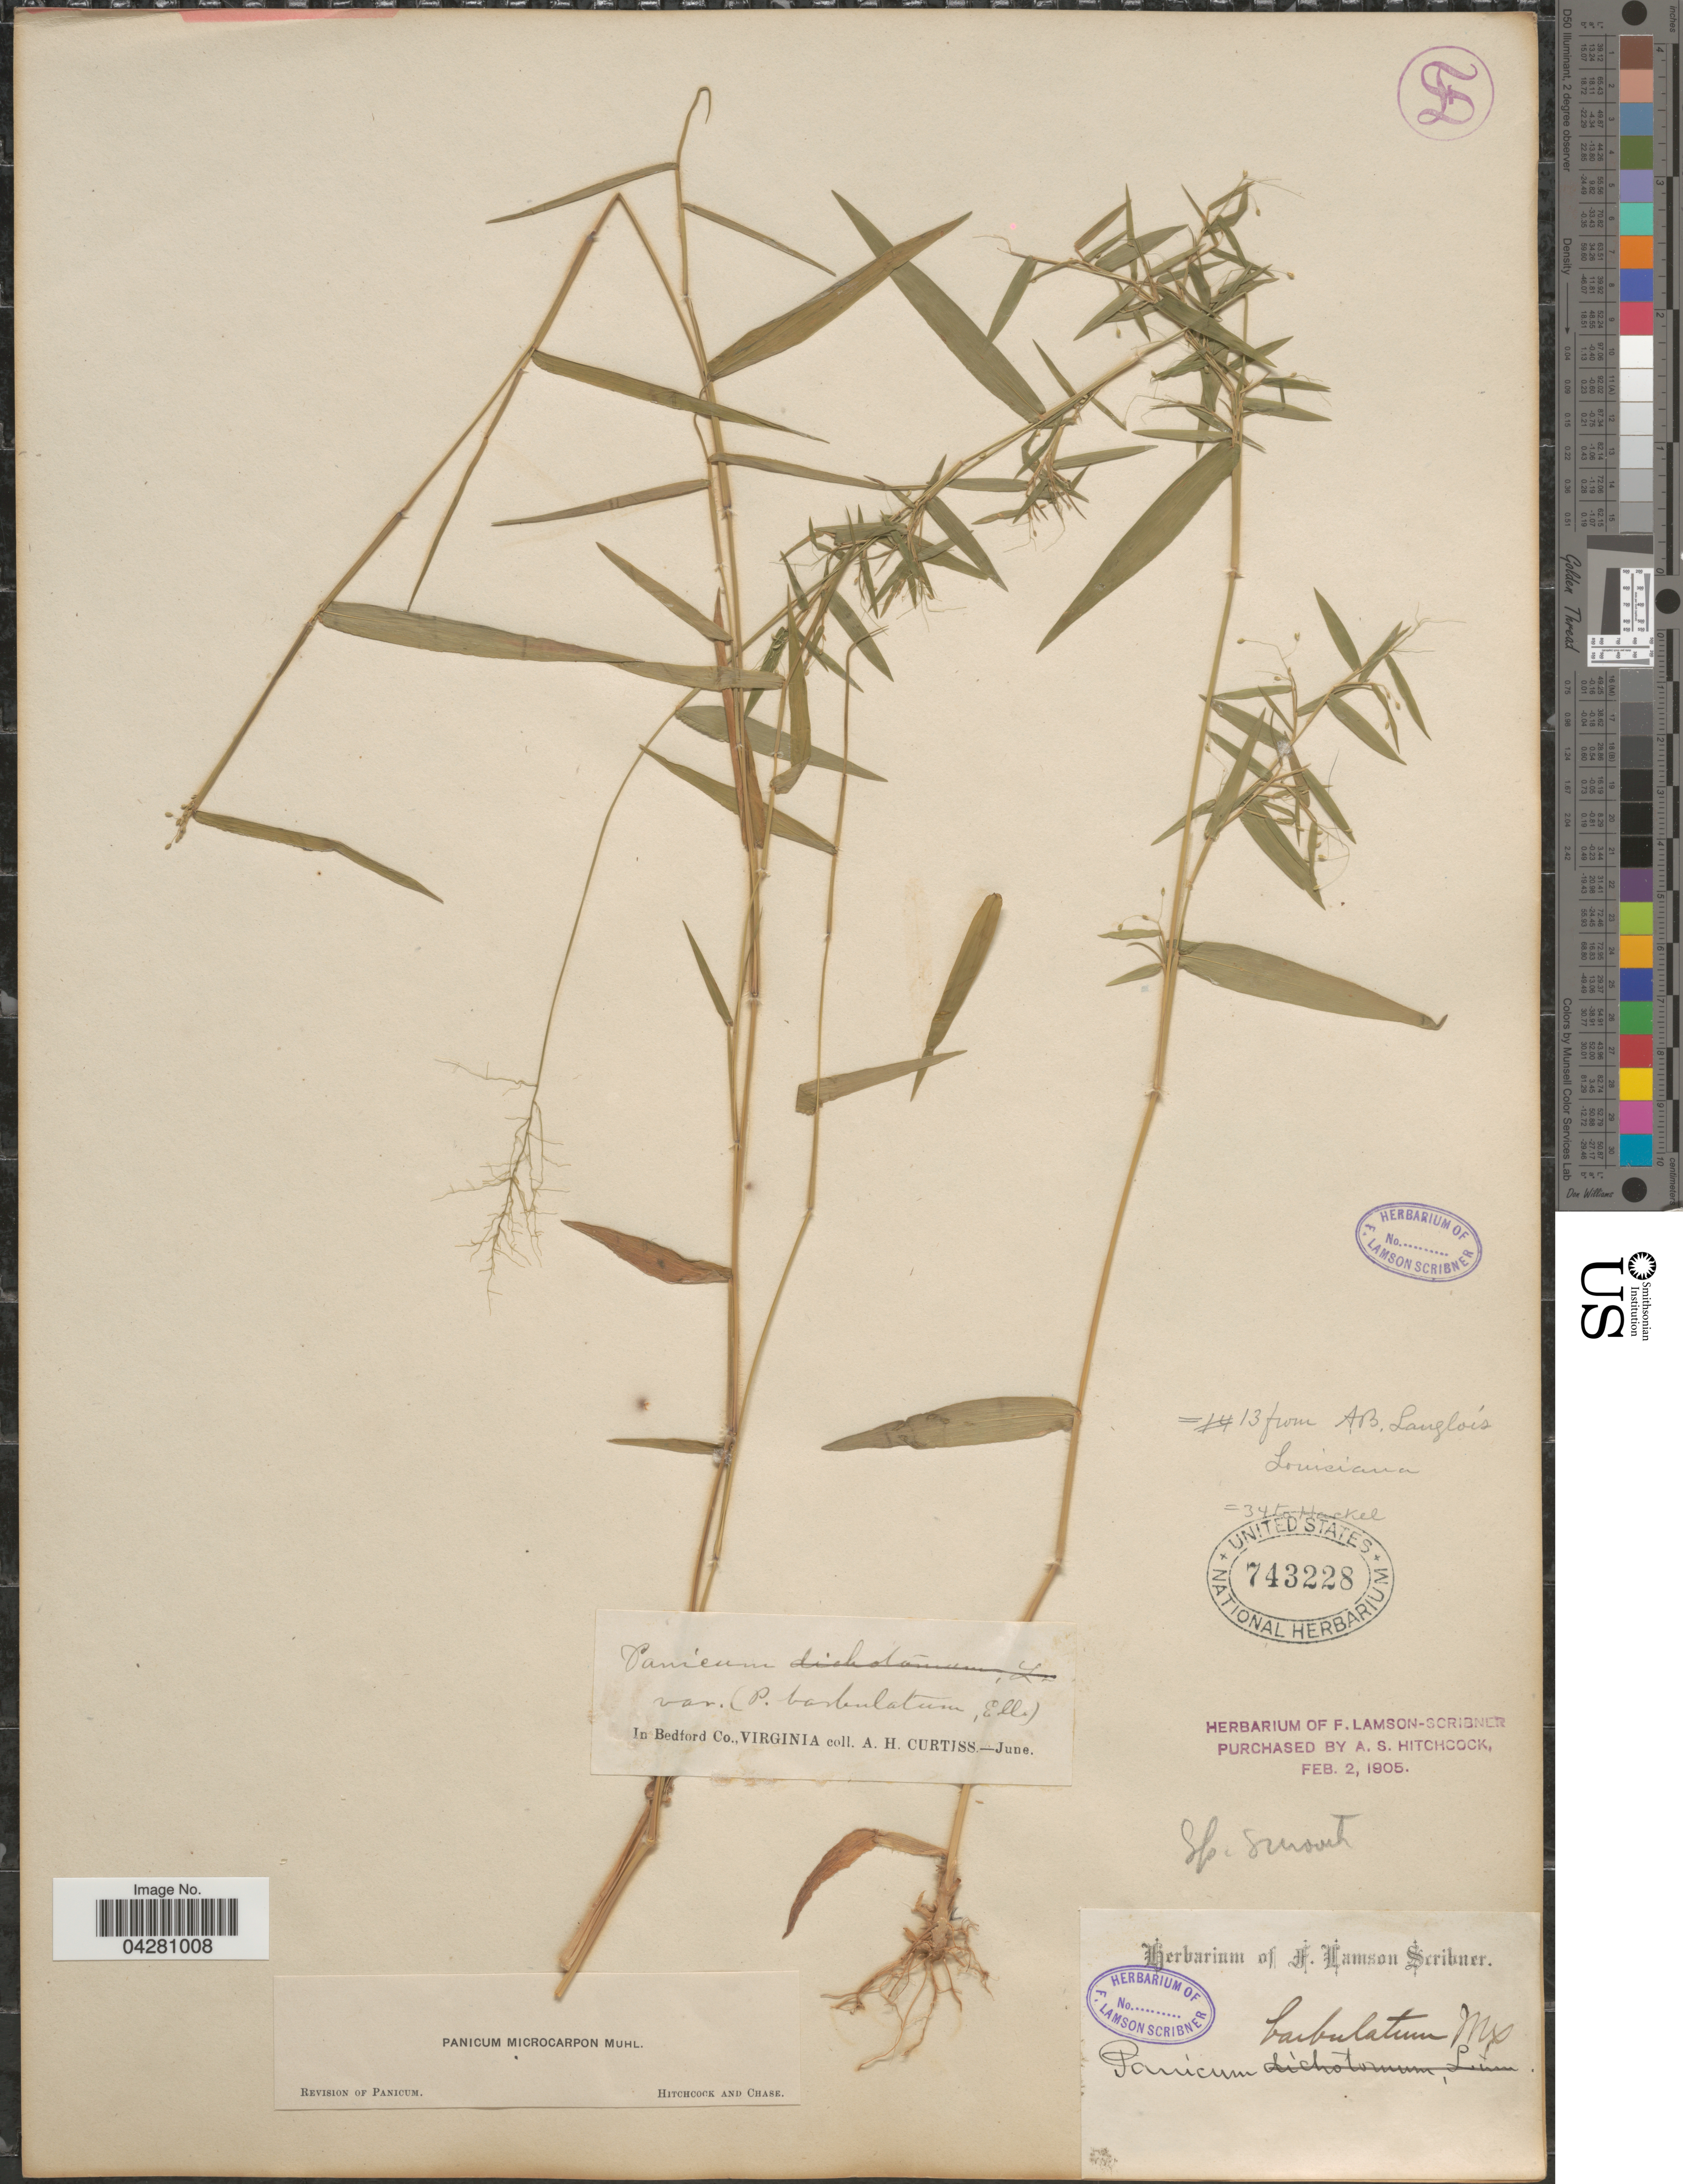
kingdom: Plantae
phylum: Tracheophyta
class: Liliopsida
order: Poales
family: Poaceae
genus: Dichanthelium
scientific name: Dichanthelium dichotomum var. dichotomum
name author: (L.) Gould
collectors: A. H. Curtiss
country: United States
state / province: Virginia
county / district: Bedford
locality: In Bedford Co.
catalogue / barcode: US 743228